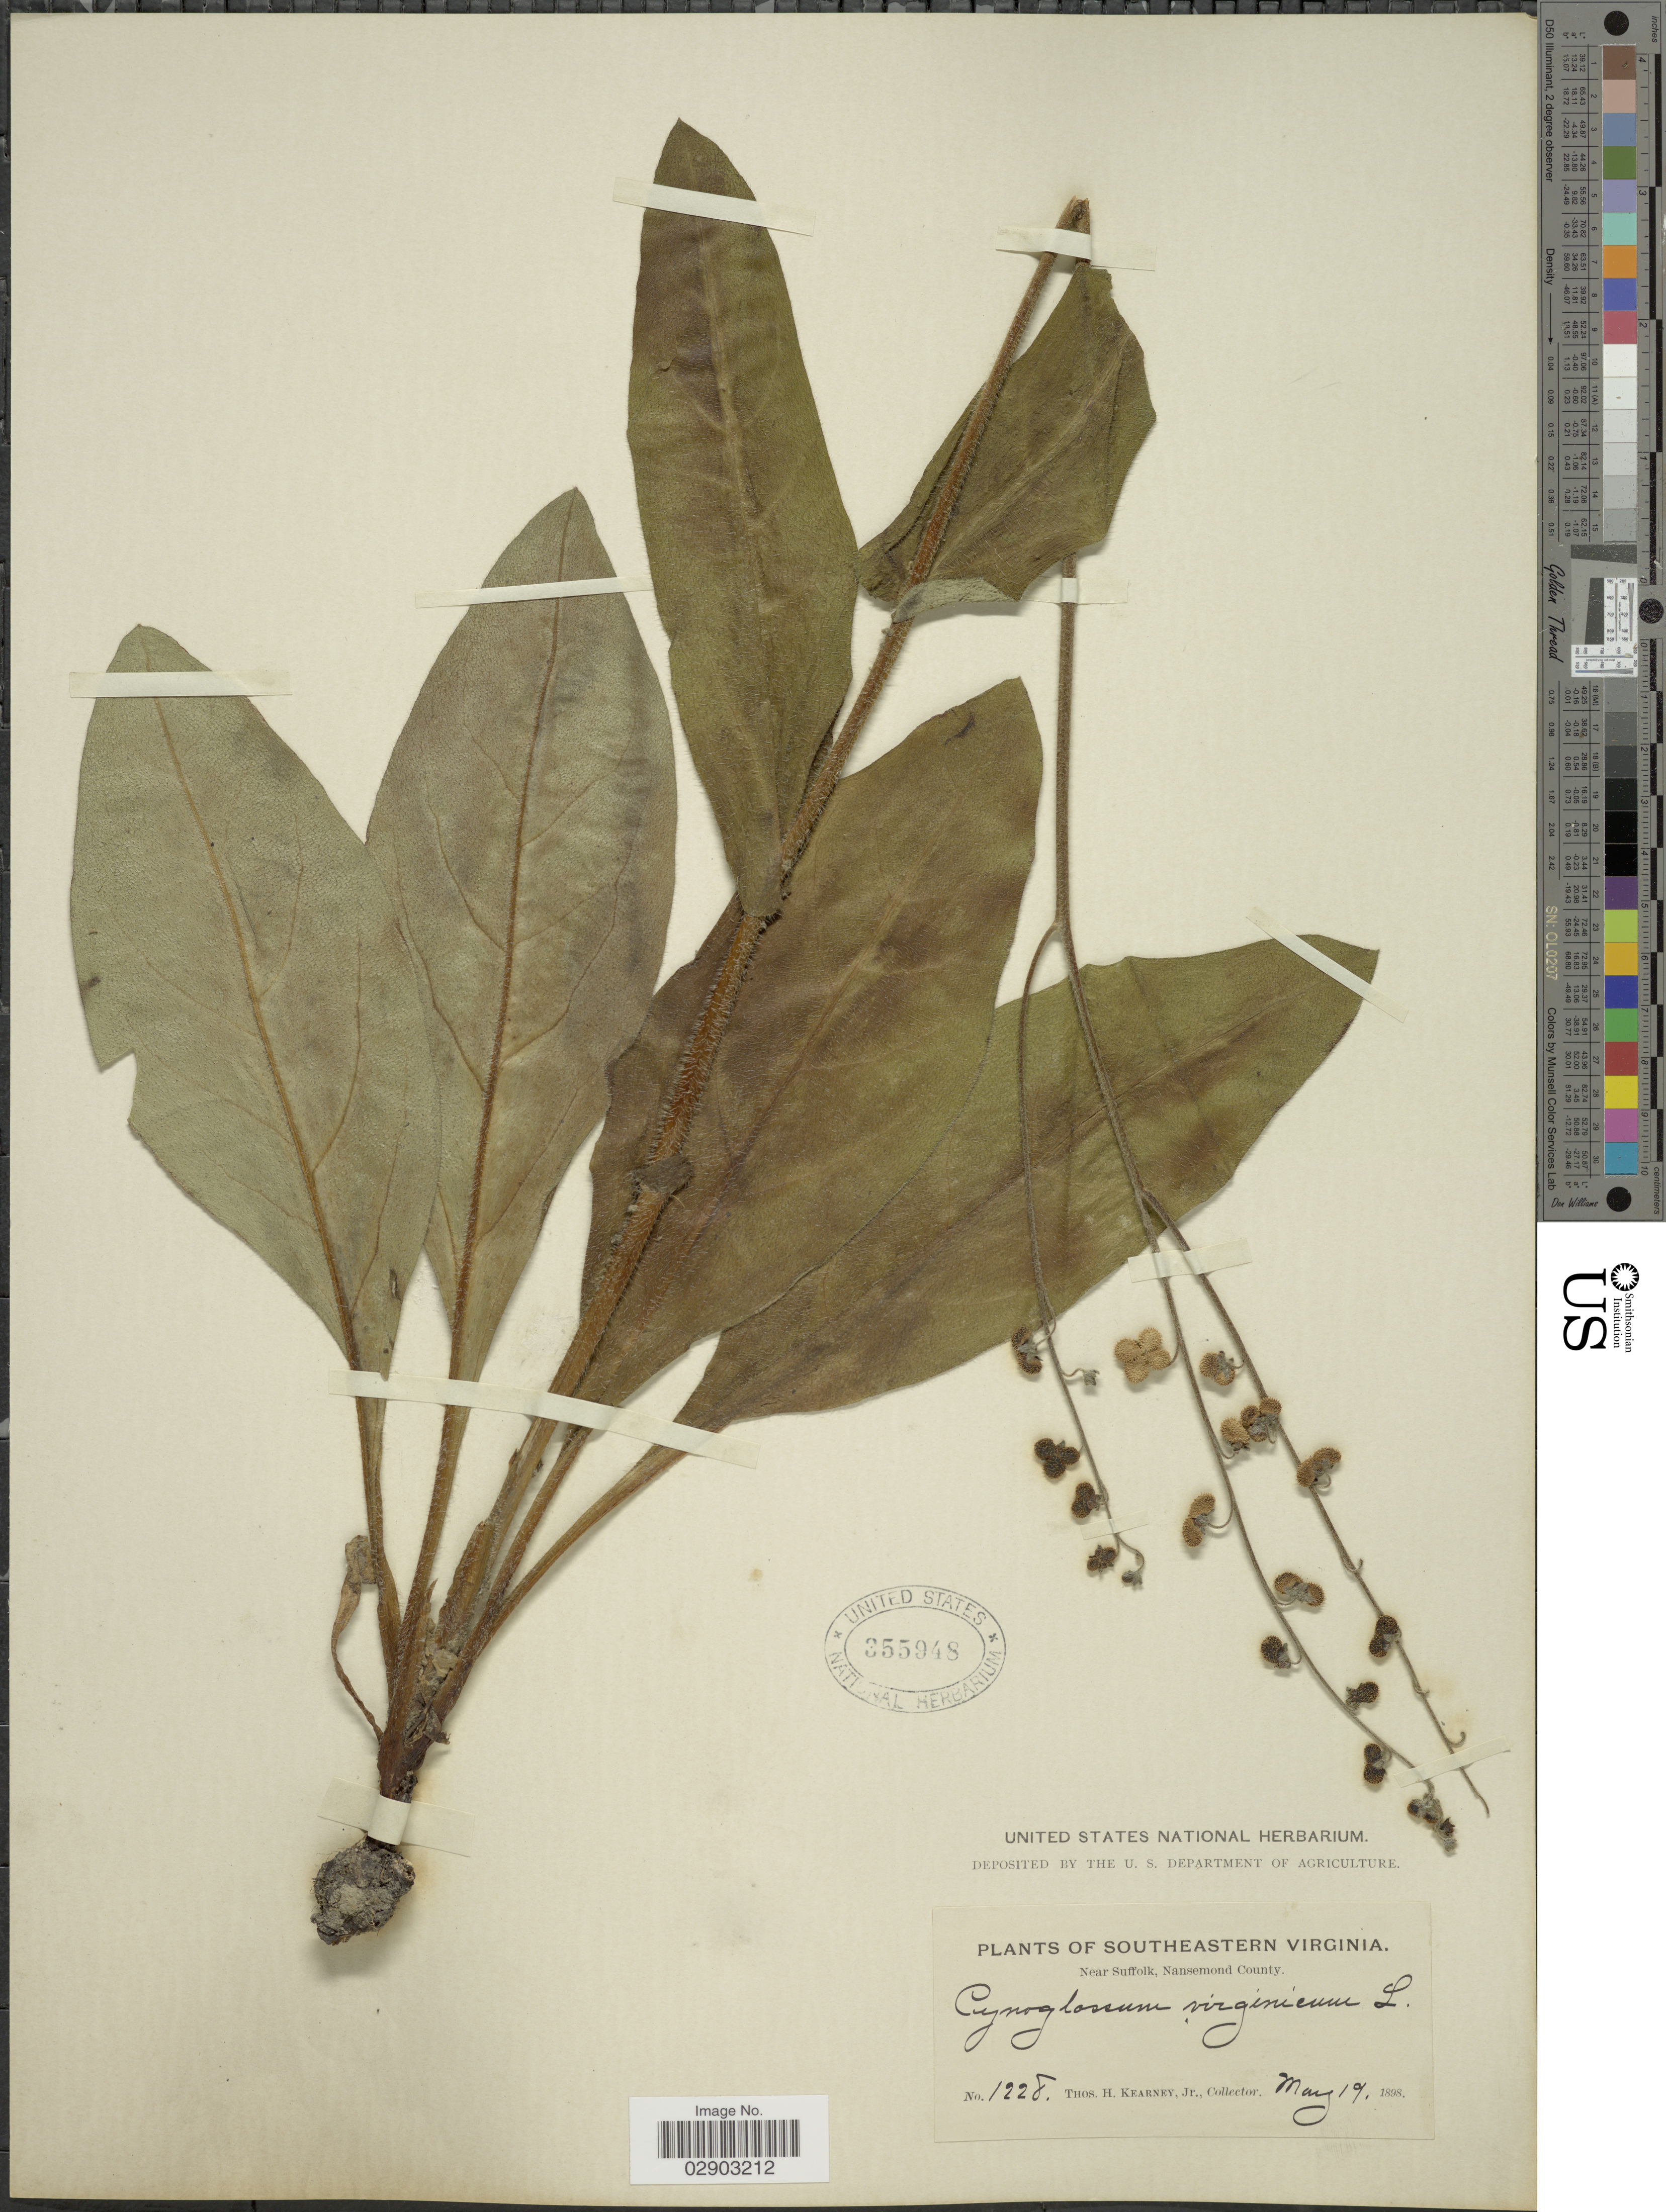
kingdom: Plantae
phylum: Tracheophyta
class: Magnoliopsida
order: Boraginales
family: Boraginaceae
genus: Cynoglossum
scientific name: Cynoglossum virginianum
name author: L.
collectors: T. H. Kearney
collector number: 1228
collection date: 1898-05-19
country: United States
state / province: Virginia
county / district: City of Suffolk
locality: Southeastern Virginia. Near Suffolk, Nansemond County.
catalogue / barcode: US 355948